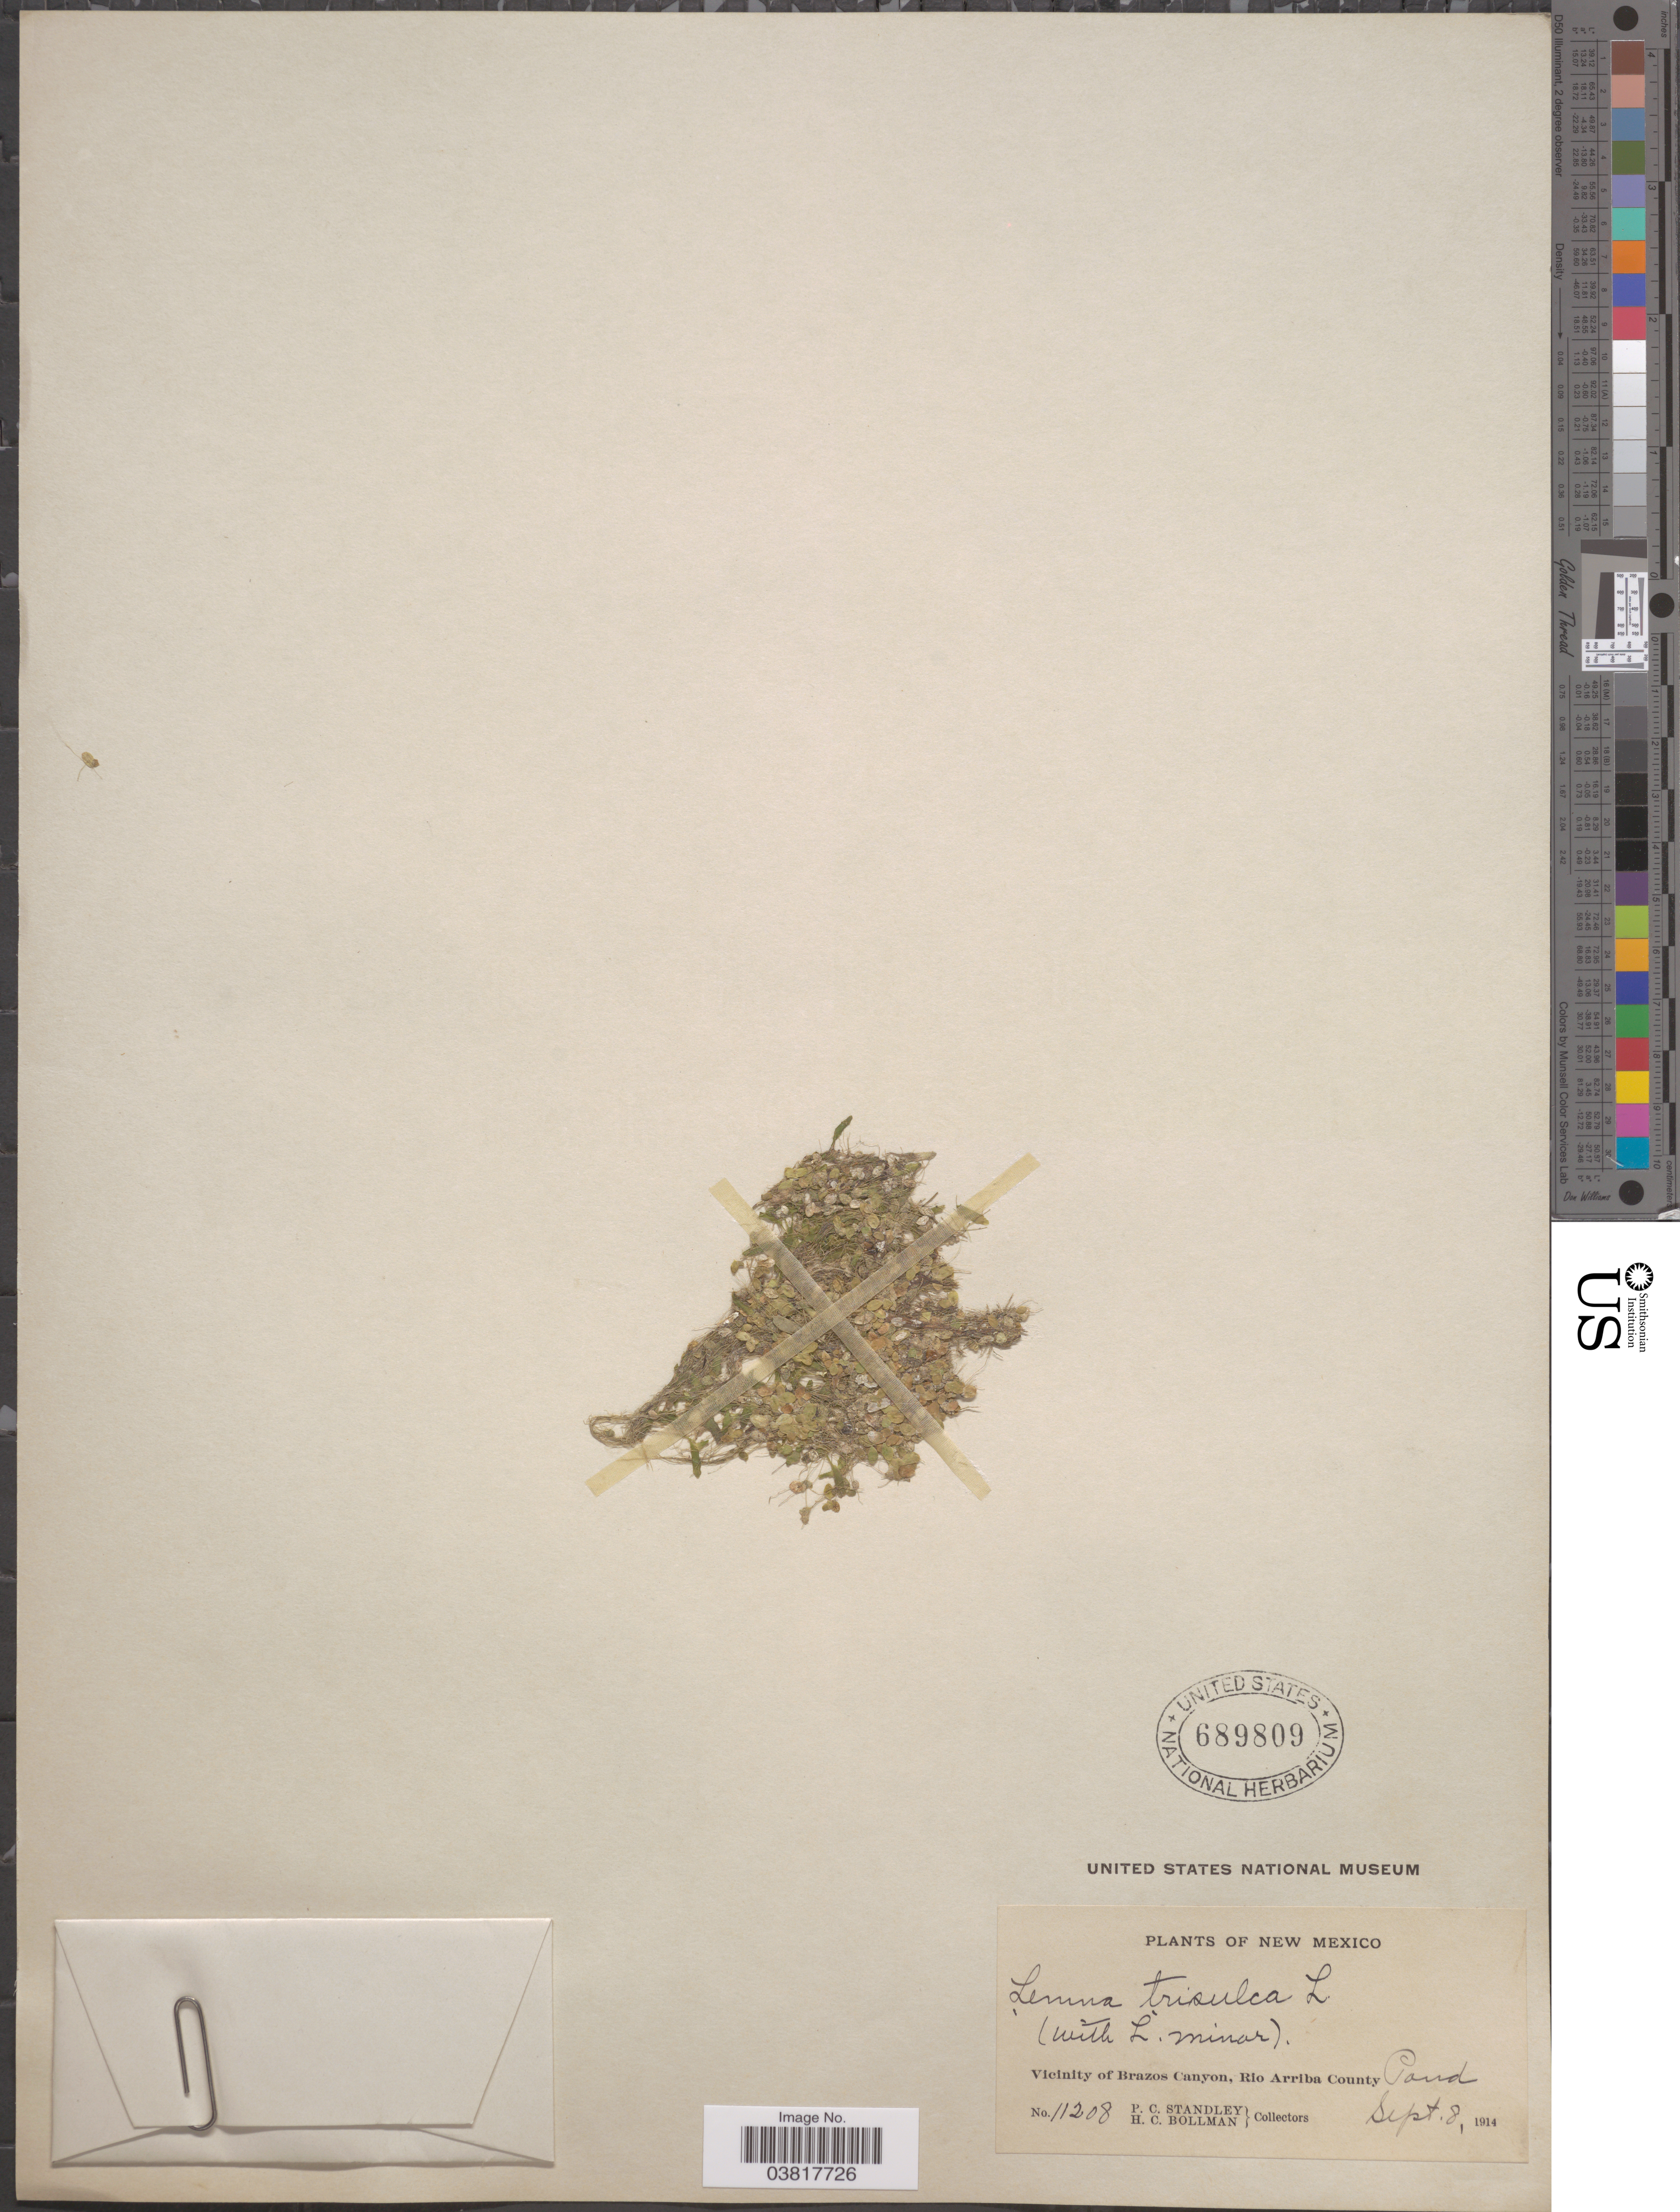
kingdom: Plantae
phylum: Tracheophyta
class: Liliopsida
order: Alismatales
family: Araceae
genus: Lemna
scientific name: Lemna trisulca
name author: L.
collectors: P. C. Standley & H. C. Bollman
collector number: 11208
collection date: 1914-09-08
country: United States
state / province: New Mexico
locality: Vicinity of Brazos Canyon, Rio Arriba County. Pond.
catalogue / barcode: US 689809